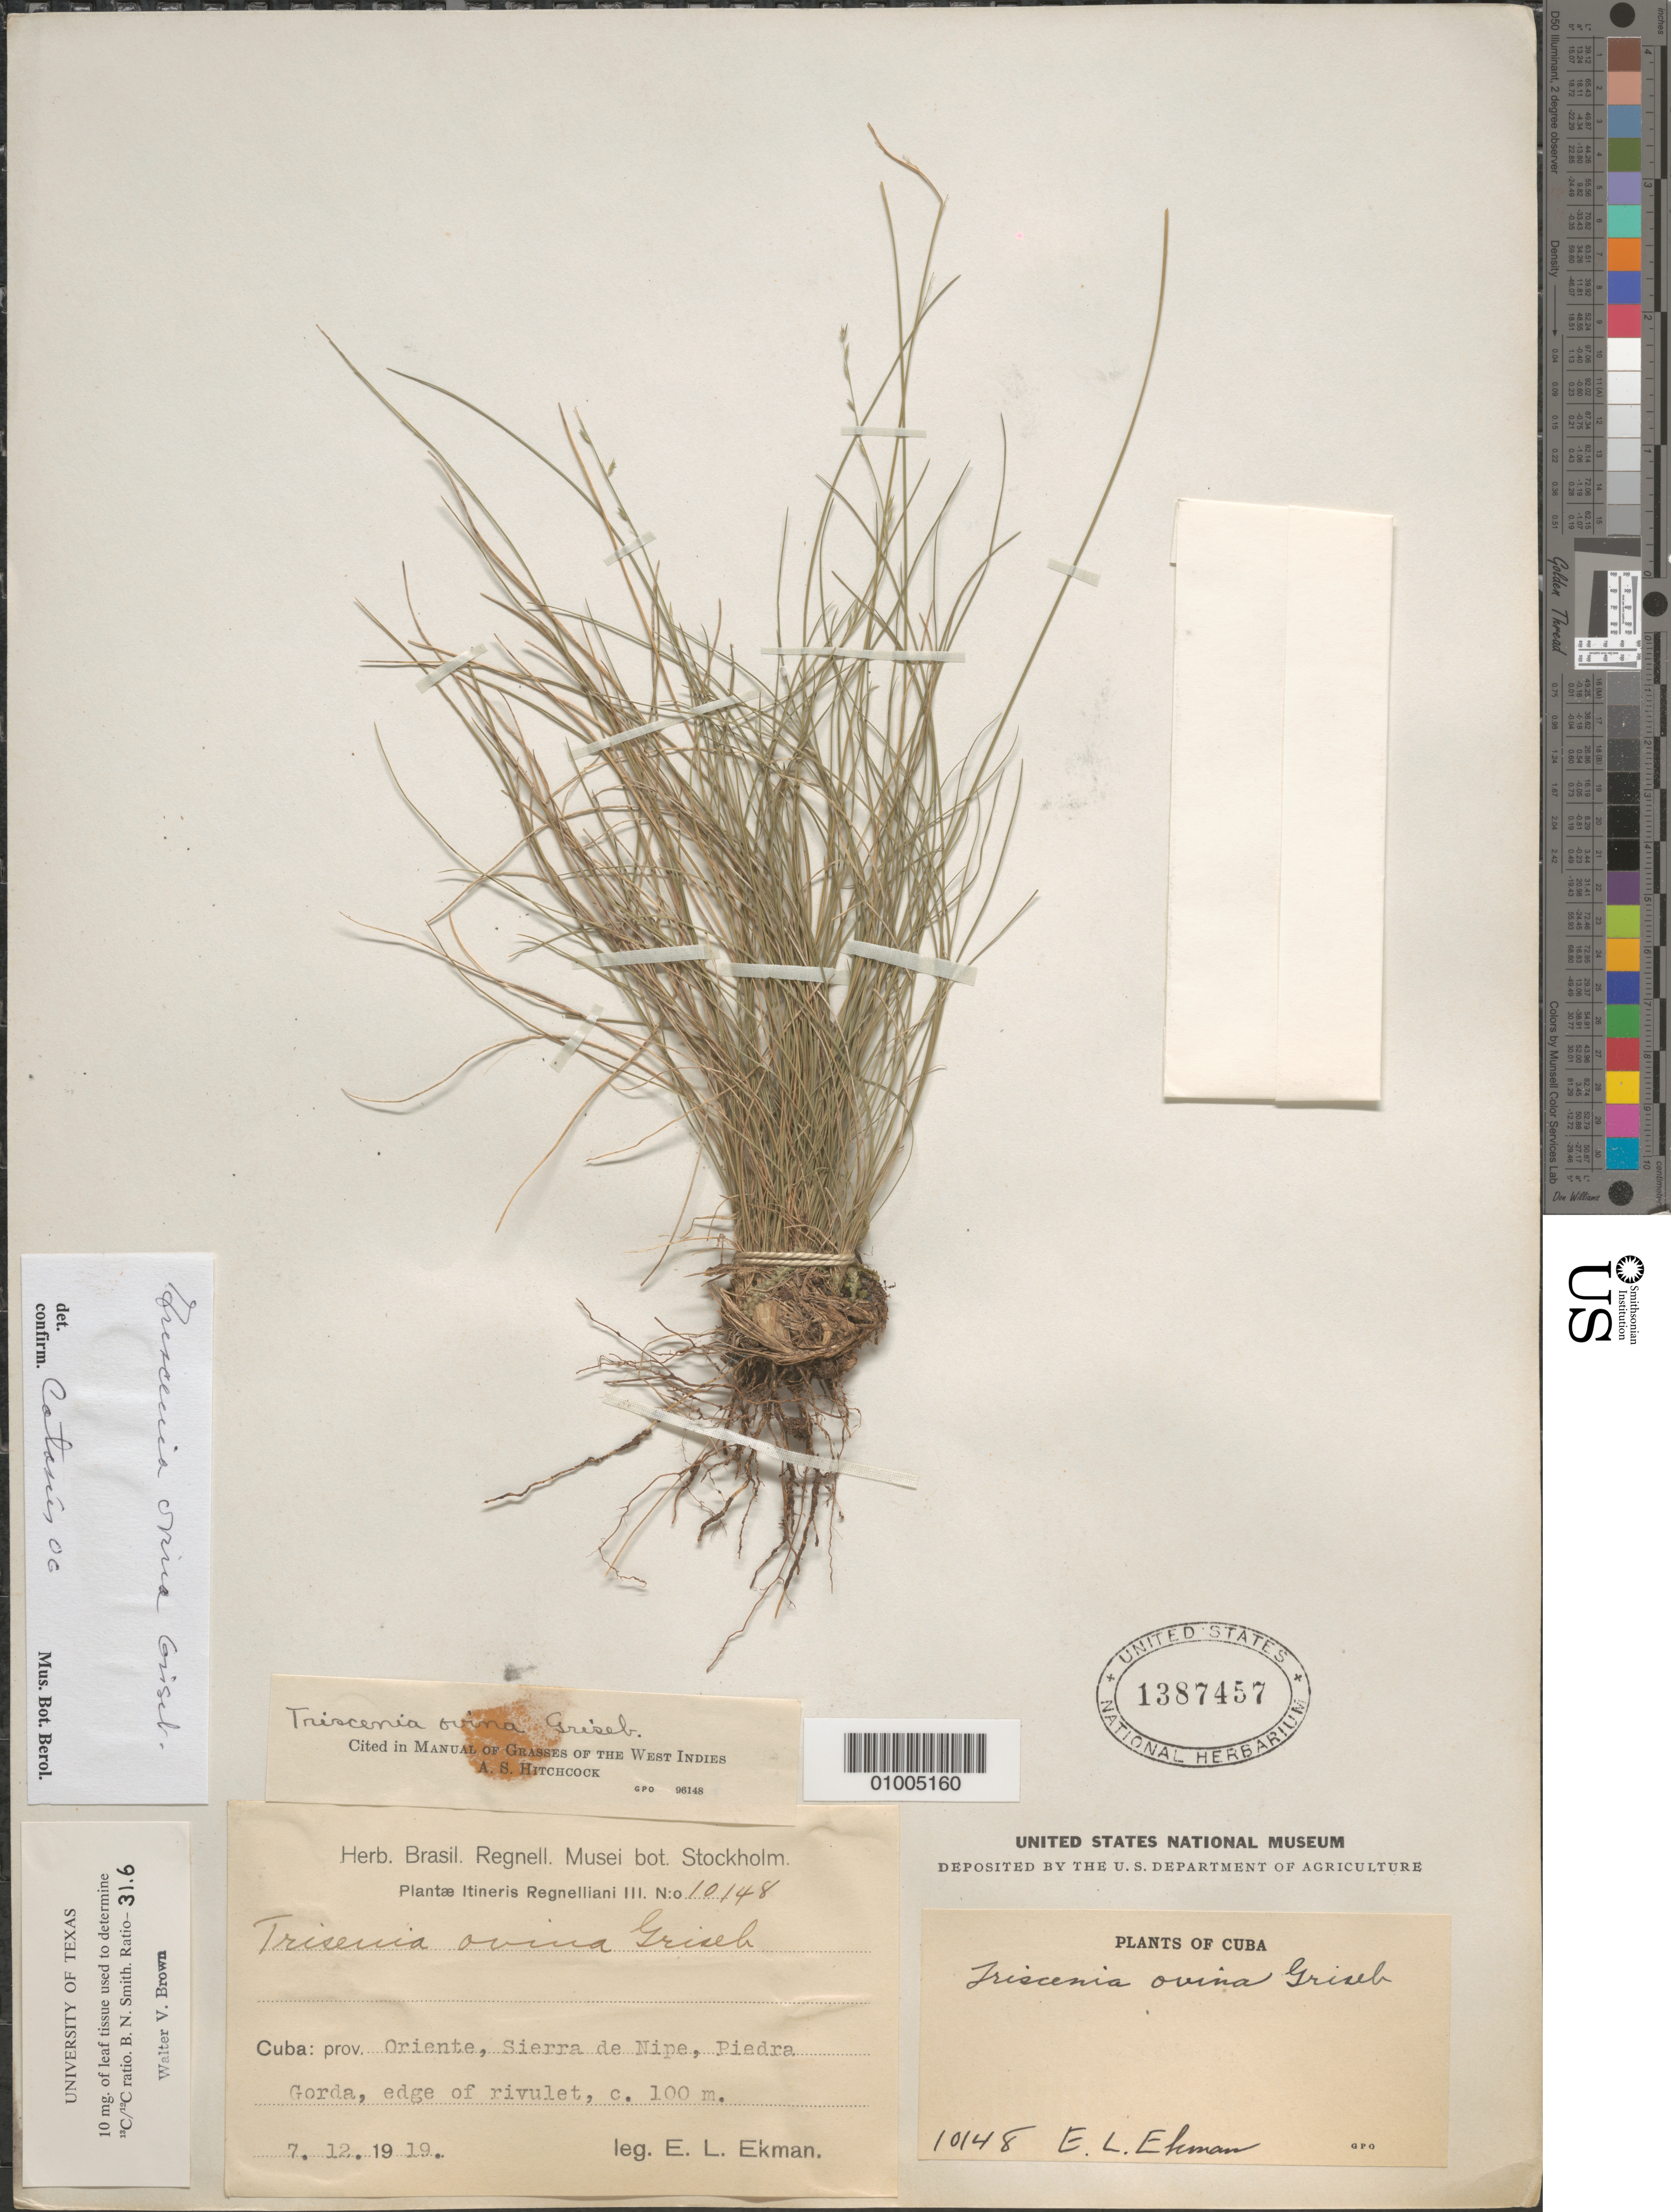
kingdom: Plantae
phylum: Tracheophyta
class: Liliopsida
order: Poales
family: Poaceae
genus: Triscenia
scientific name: Triscenia ovina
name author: Griseb.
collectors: E. L. Ekman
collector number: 10148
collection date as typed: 07 Dec 1919 or 12 Jul 1919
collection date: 1919-07-12 or 1919-12-07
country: Cuba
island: Cuba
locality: Oriente, Sierra de Nipe, Piedra Gorda, edge of rivulet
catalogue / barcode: US 1387457